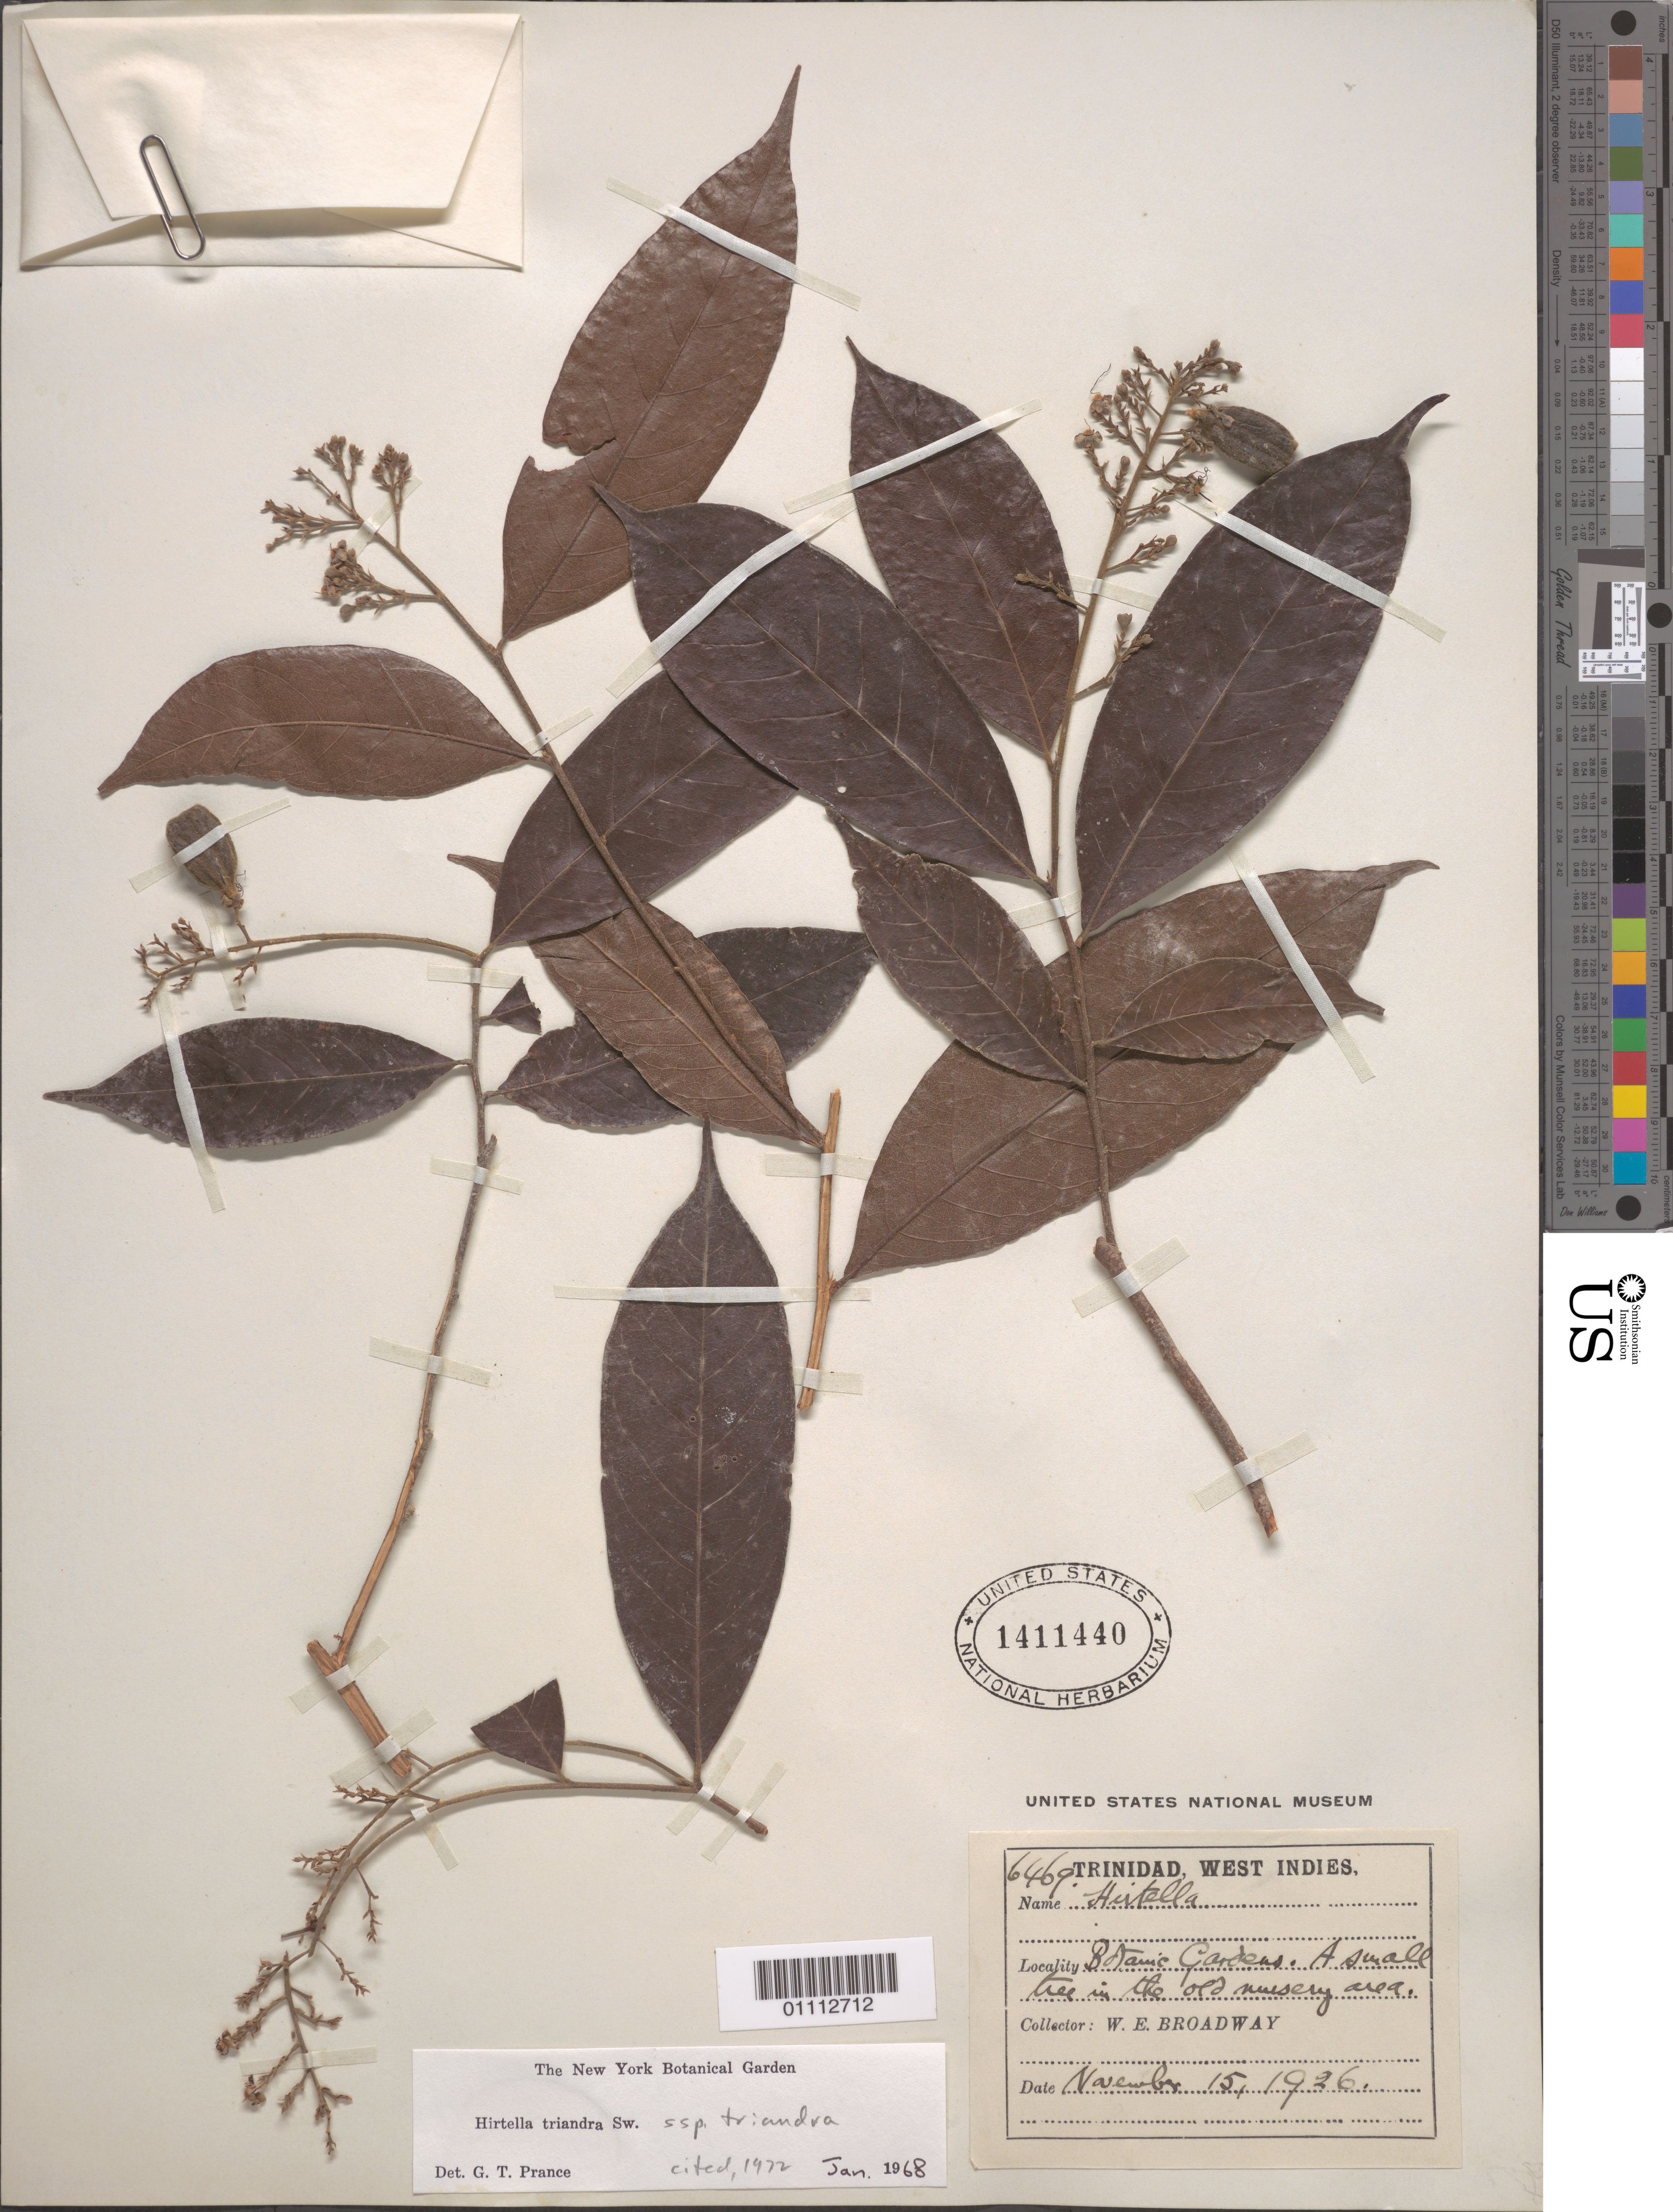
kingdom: Plantae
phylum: Tracheophyta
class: Magnoliopsida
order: Malpighiales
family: Chrysobalanaceae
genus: Hirtella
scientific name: Hirtella triandra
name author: Sw.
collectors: W. E. Broadway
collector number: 6469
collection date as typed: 15 Nov 1926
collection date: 1926-11-15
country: Trinidad and Tobago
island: Trinidad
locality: Botanic Gardens. A small tree in the old nursery area.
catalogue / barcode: US 1411440